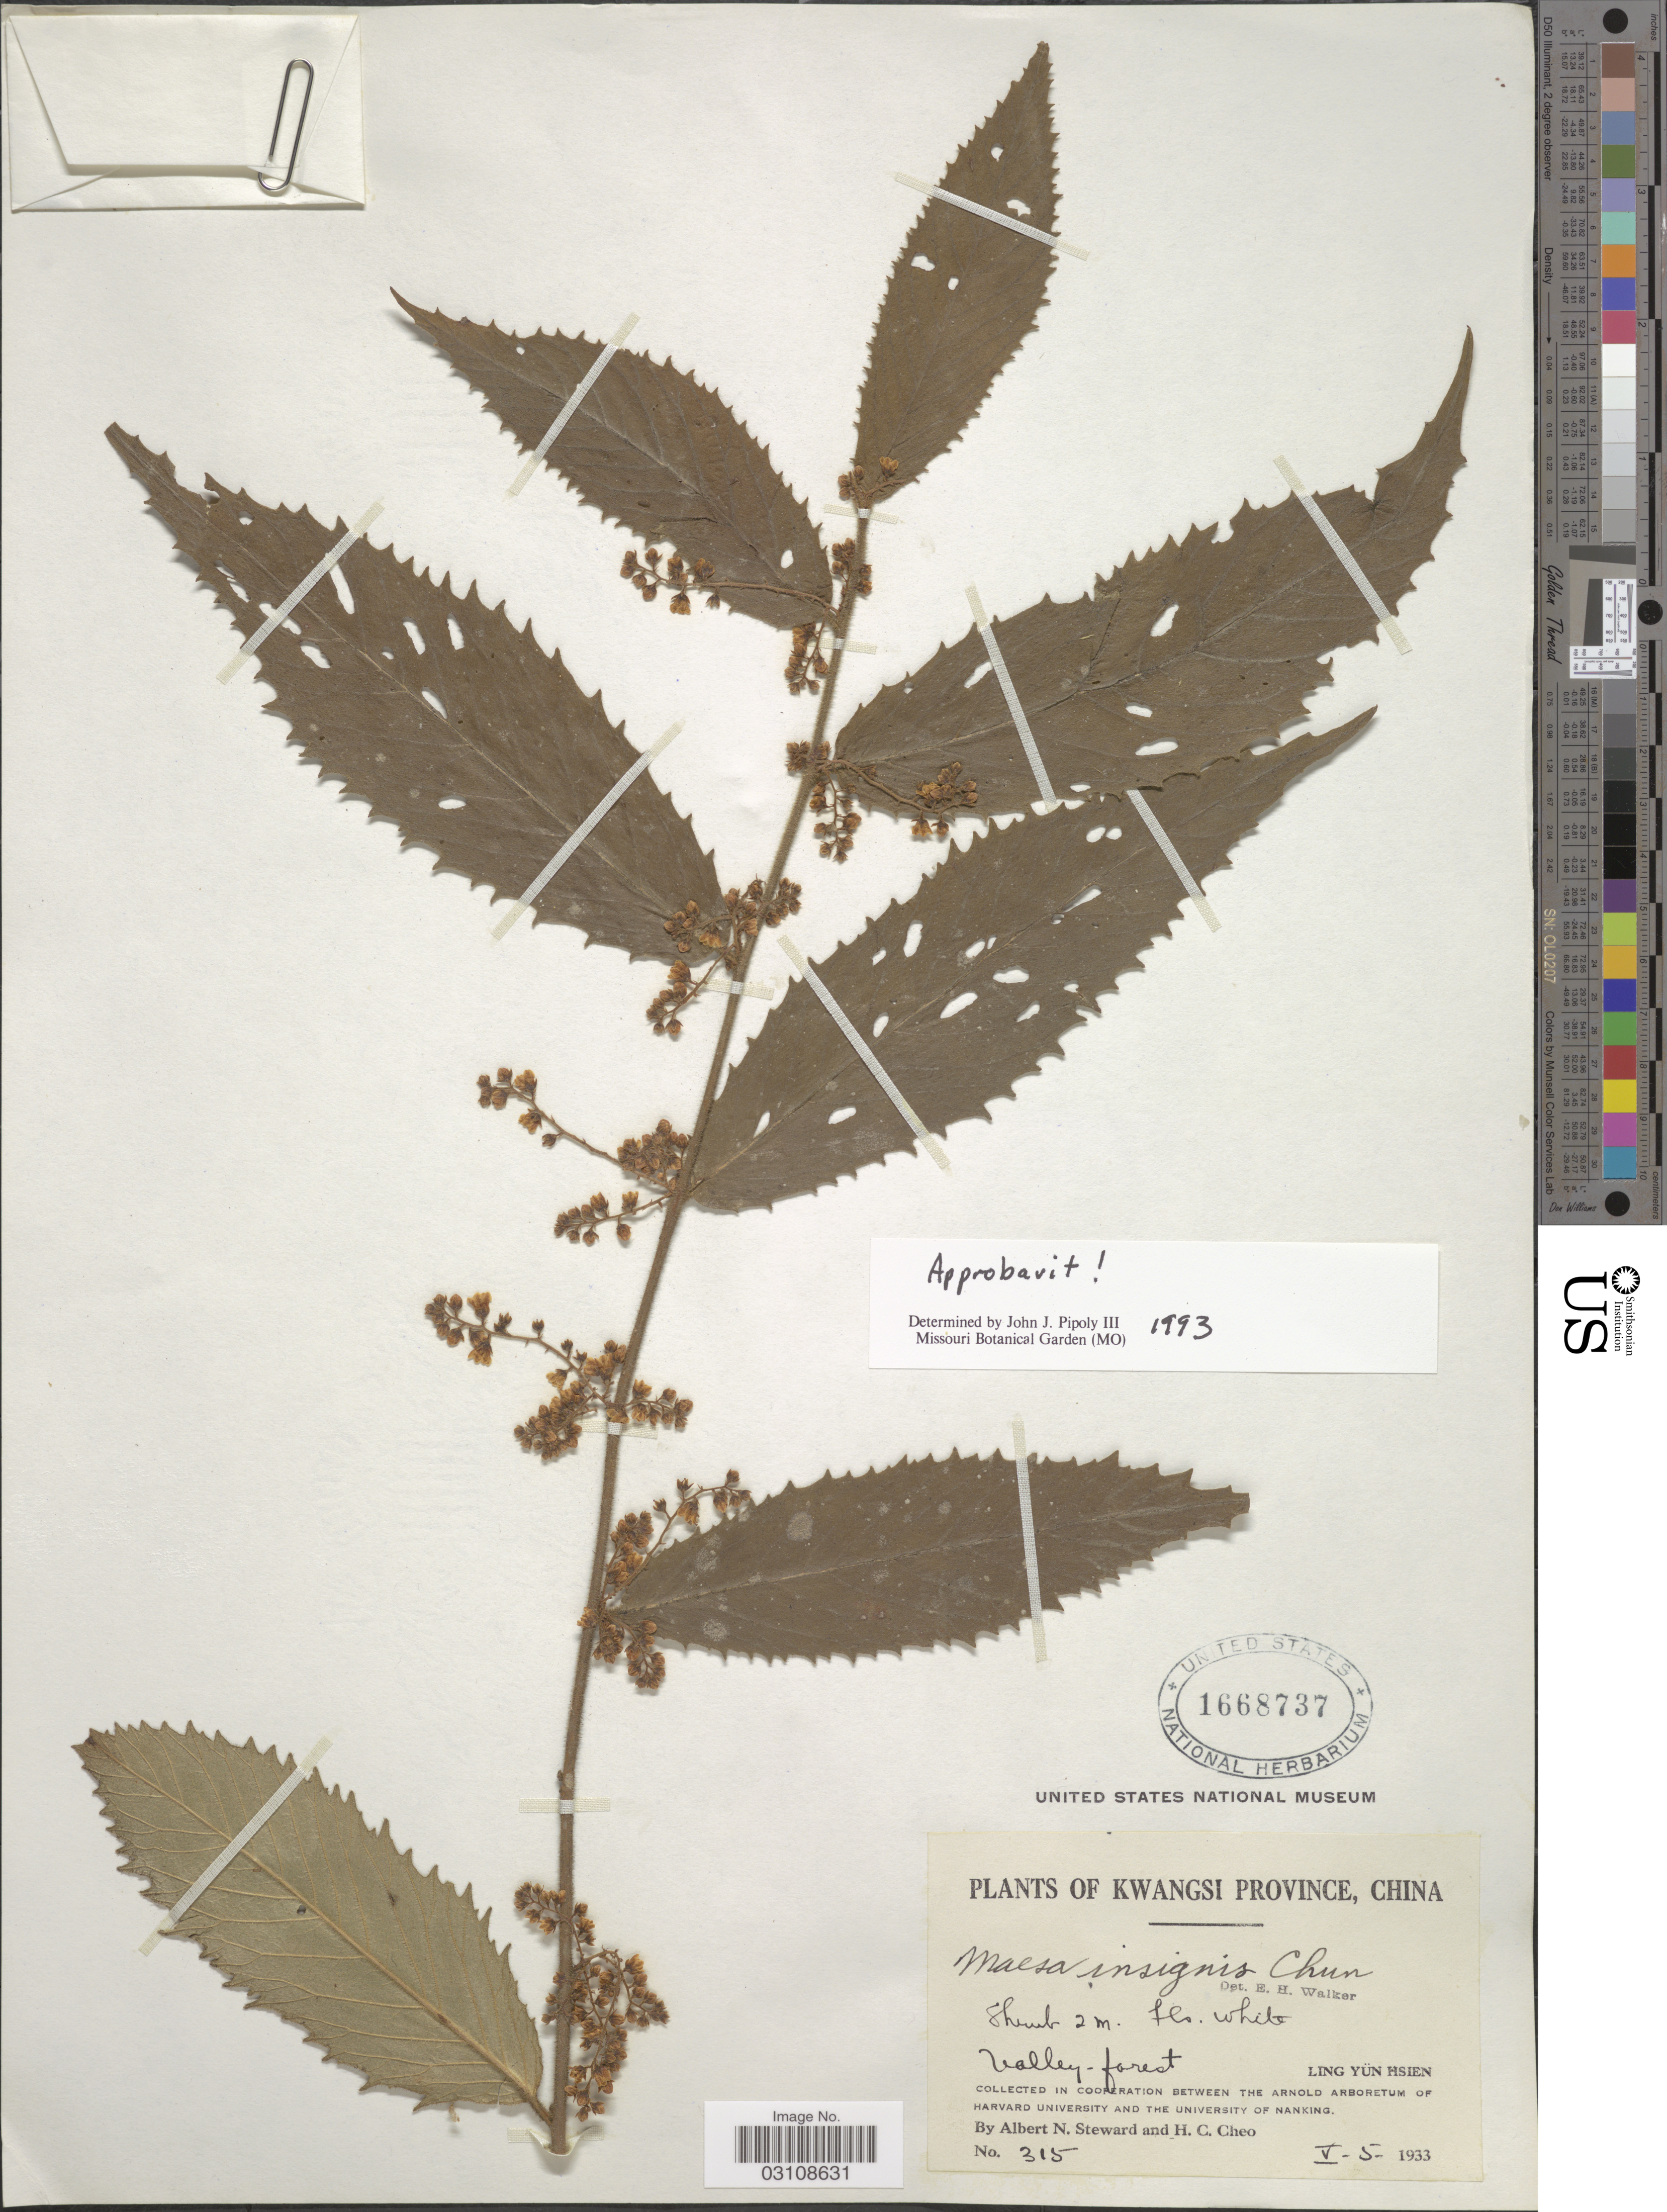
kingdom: Plantae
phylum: Tracheophyta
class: Magnoliopsida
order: Ericales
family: Primulaceae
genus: Maesa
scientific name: Maesa insignis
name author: Chun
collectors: A. N. Steward & H. Cheo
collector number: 315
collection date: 1933-05-05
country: China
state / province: Guangxi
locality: Kwangsi Province. Ling Yün Hsien.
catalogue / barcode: US 1668737